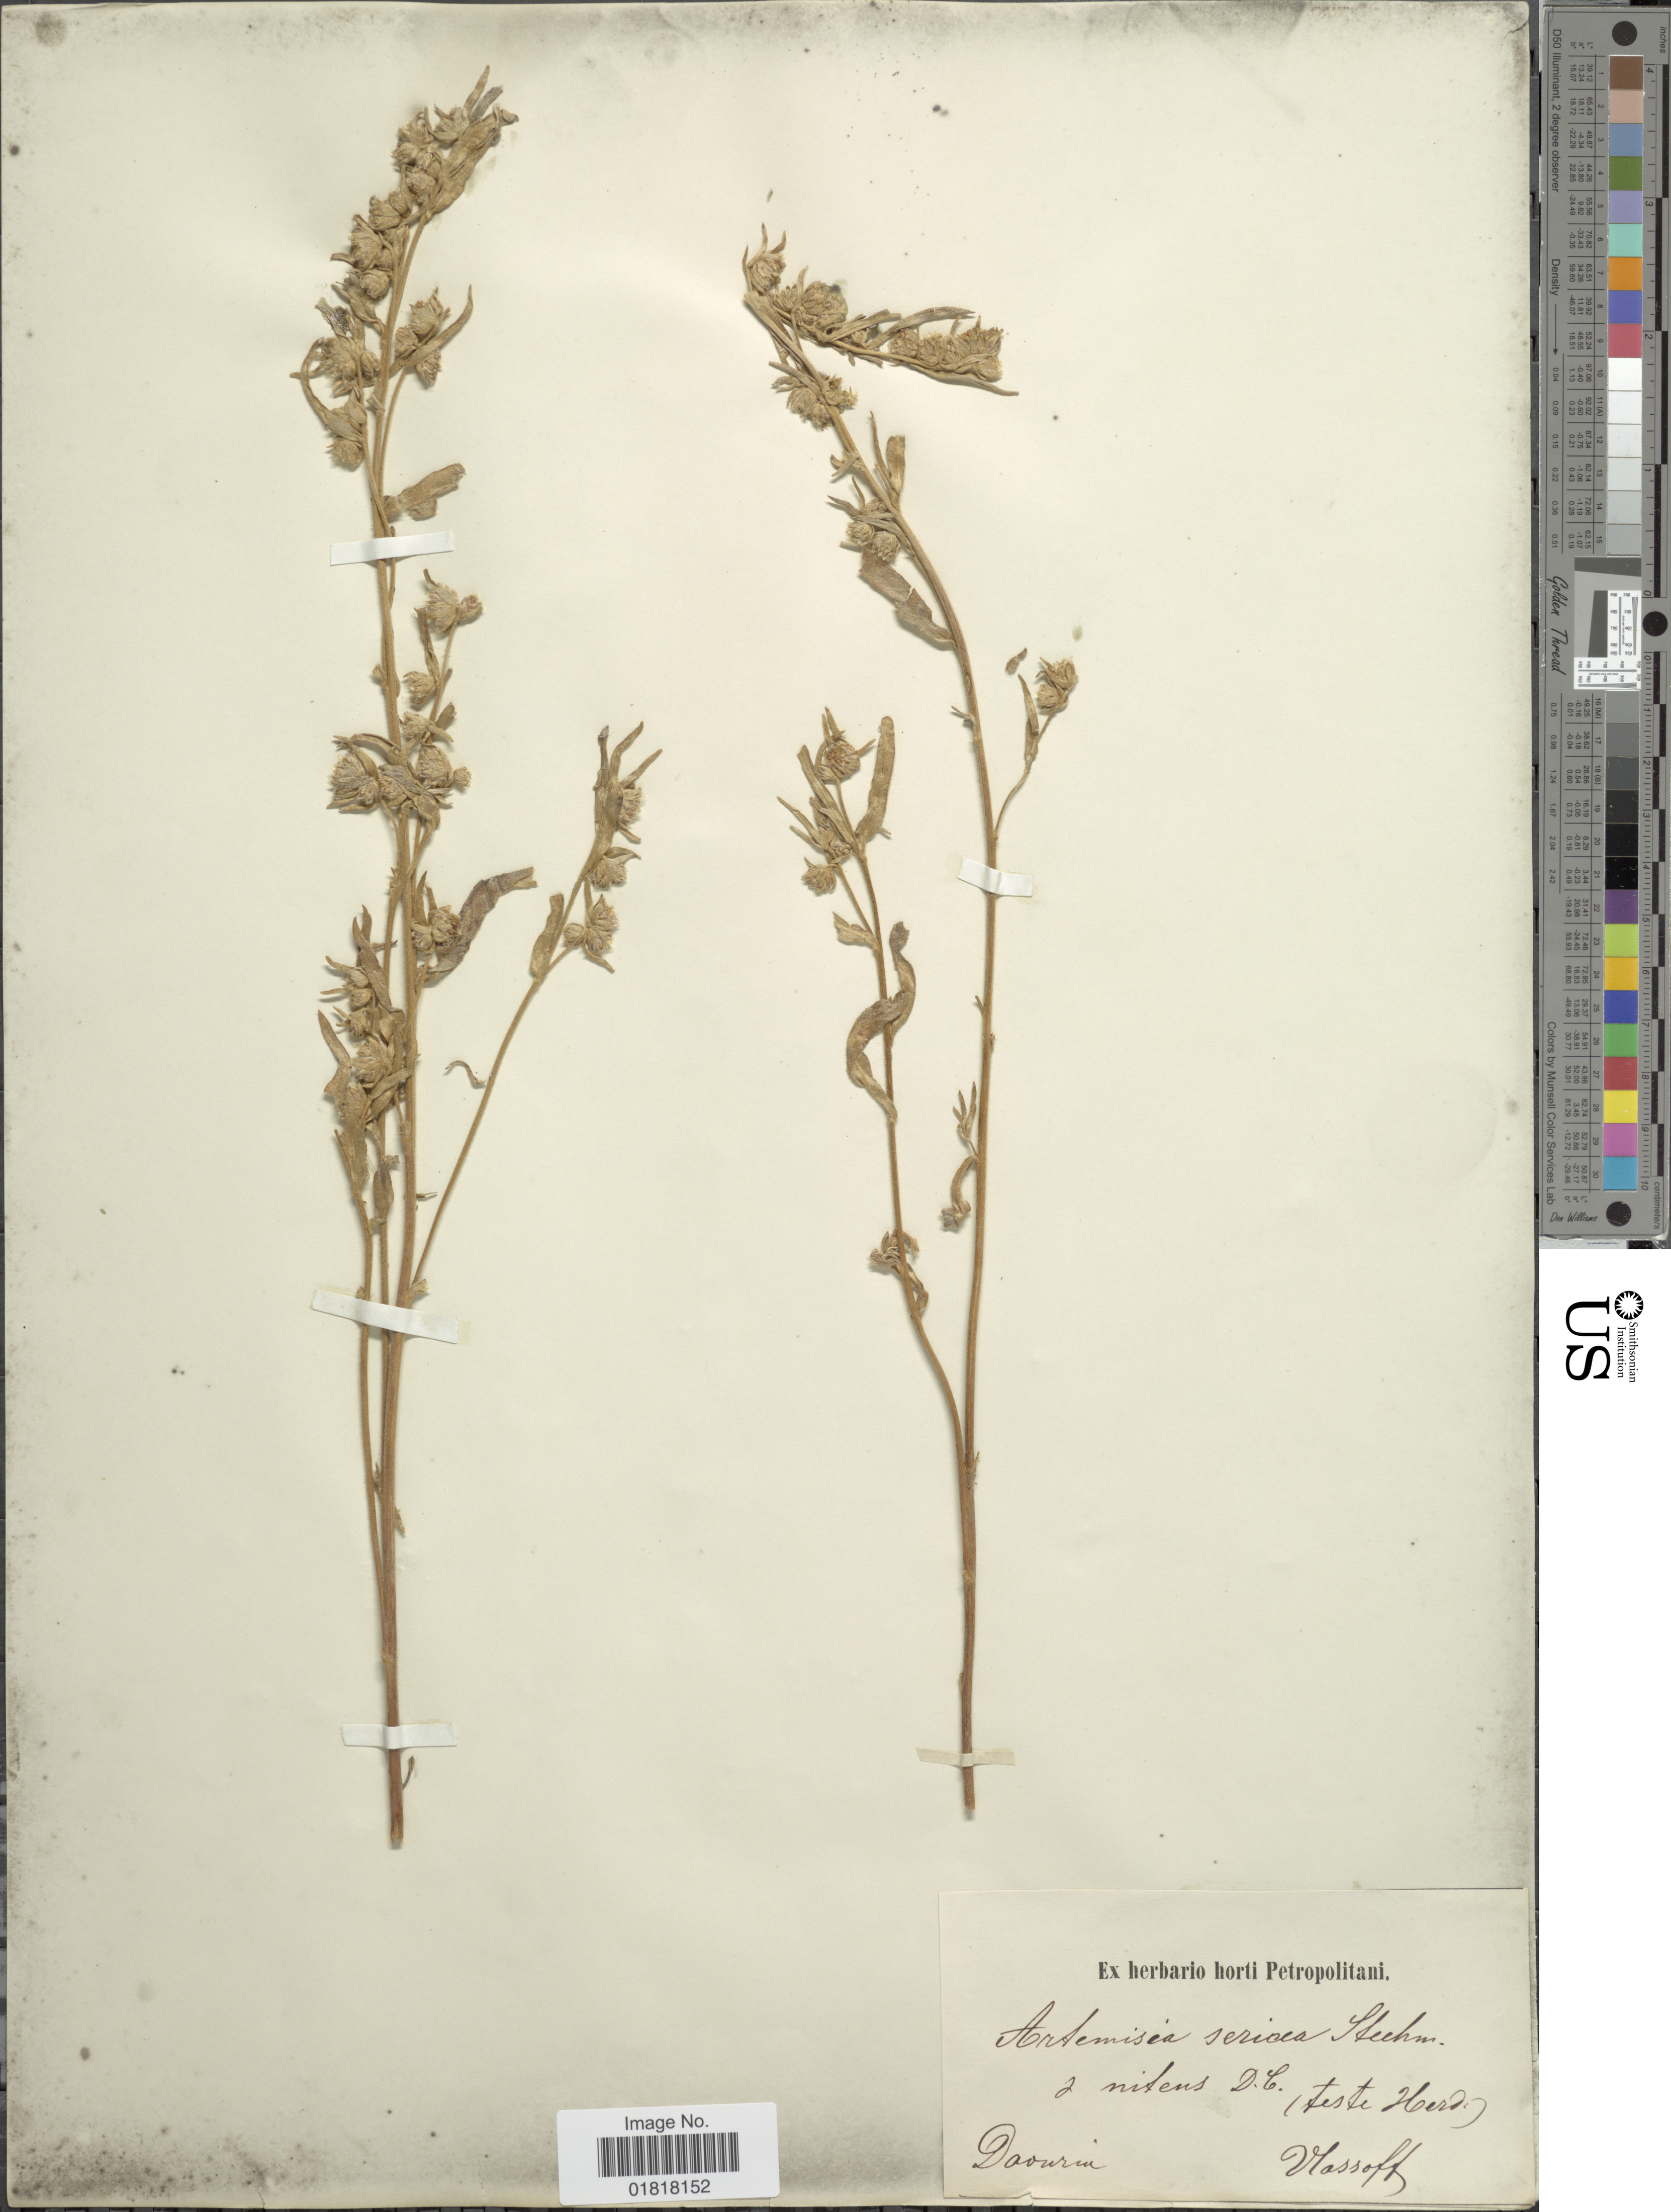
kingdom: Plantae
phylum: Tracheophyta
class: Magnoliopsida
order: Asterales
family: Asteraceae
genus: Artemisia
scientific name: Artemisia sericea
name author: G.H. Weber ex Stechm.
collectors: Vlassoff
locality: Savuriu [unsure placement] [interpreted]